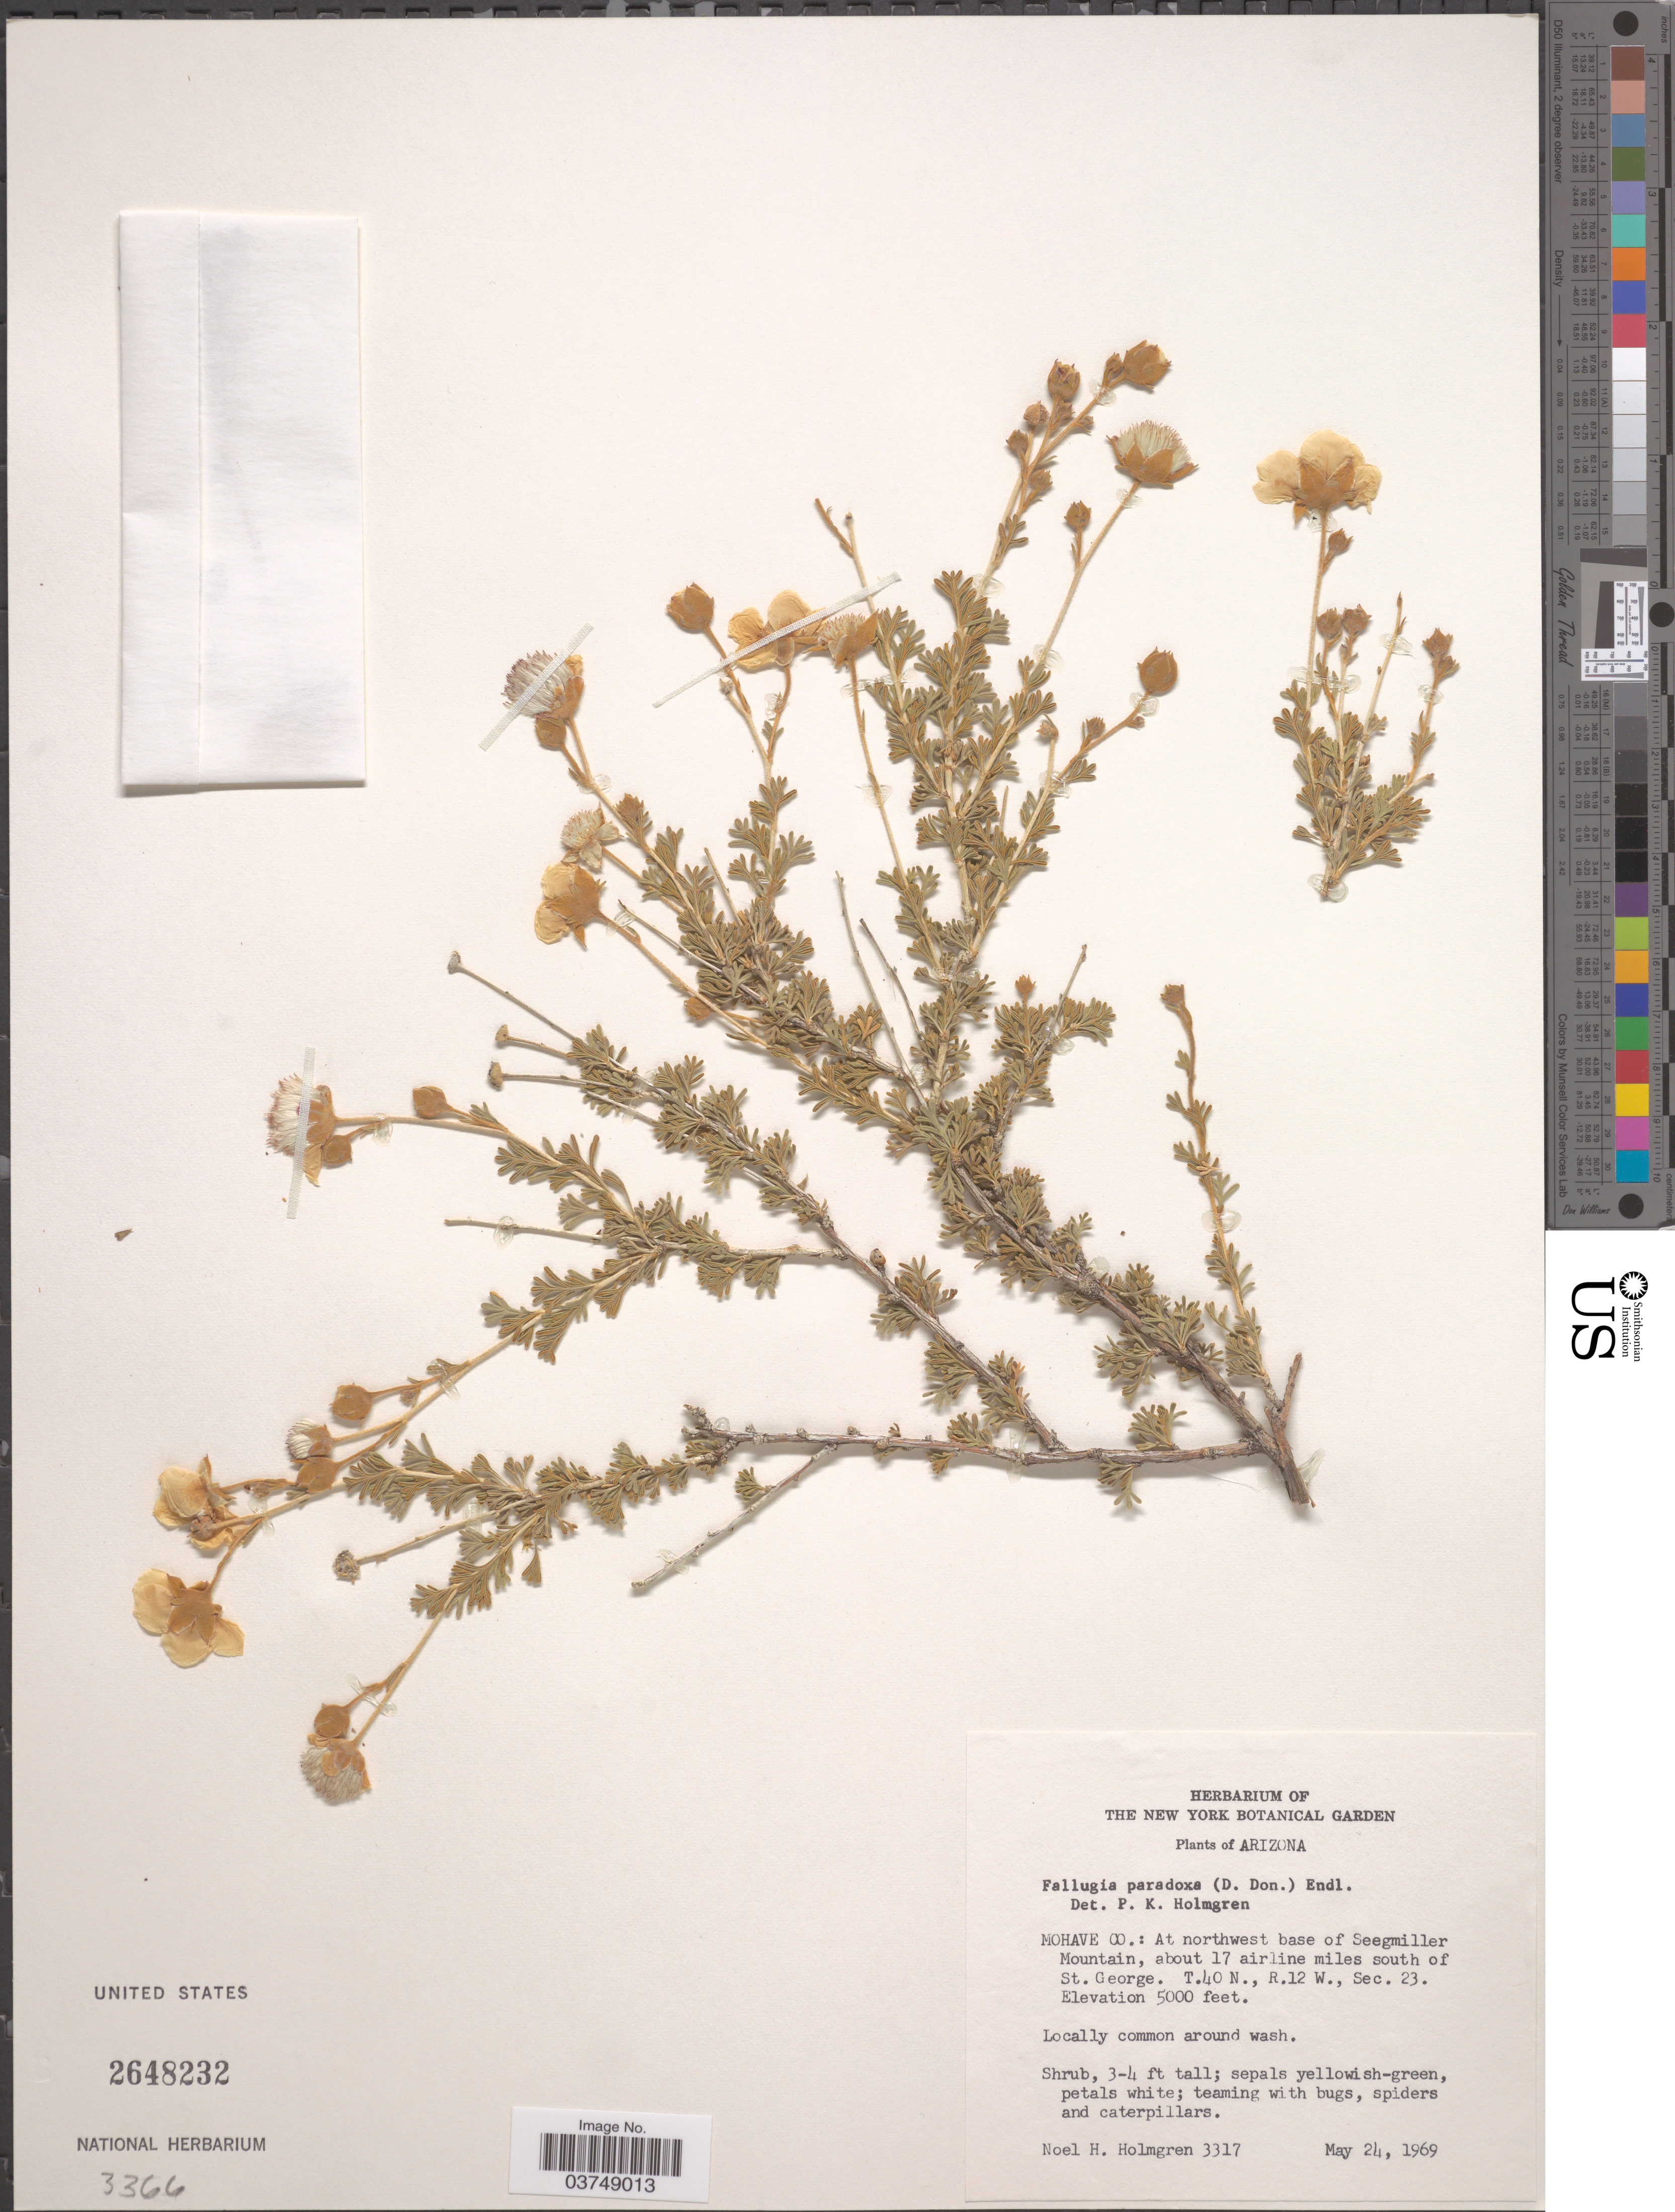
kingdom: Plantae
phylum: Tracheophyta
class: Magnoliopsida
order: Rosales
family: Rosaceae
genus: Fallugia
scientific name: Fallugia acuminata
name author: (Wooton) Rydb.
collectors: N. H. Holmgren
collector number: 3317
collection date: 1969-05-24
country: United States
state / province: Arizona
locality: Mohave Co.: At northwest base of Seegmiller Mountain, about 17 airline miles south of St. George. T.40 N., R.12 W., Sec. 23.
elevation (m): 1524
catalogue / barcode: US 2648232